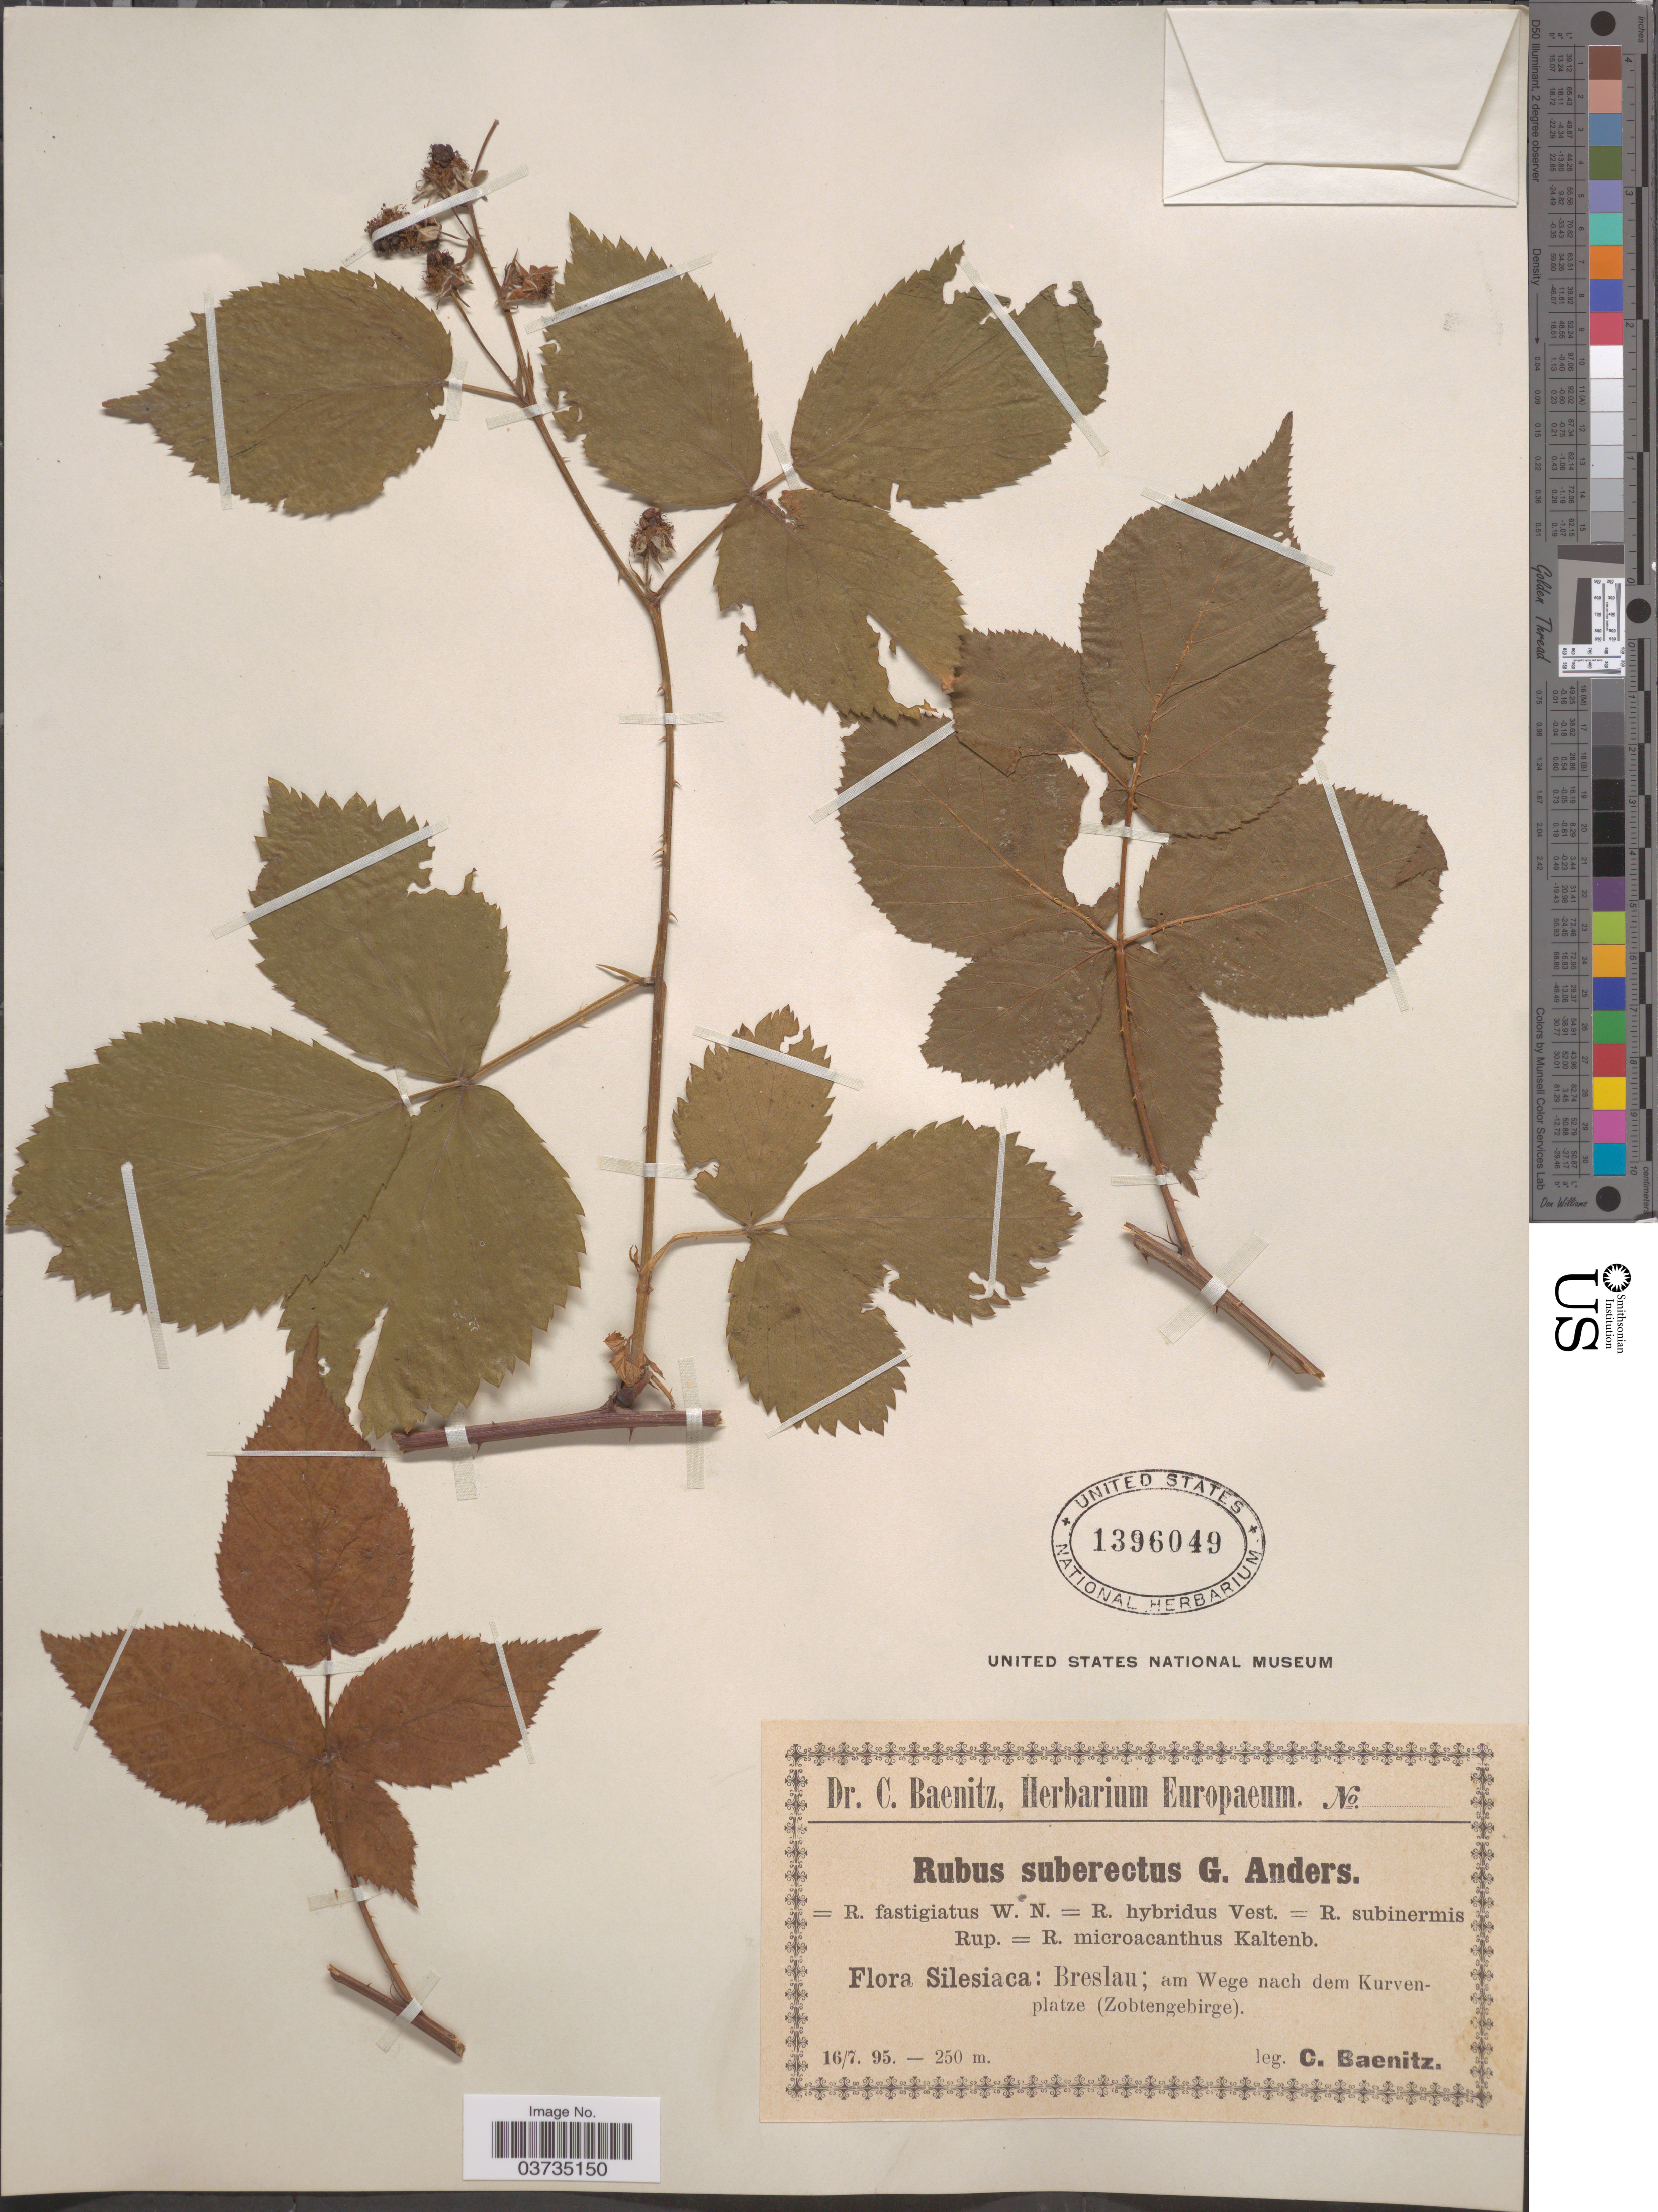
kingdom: Plantae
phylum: Tracheophyta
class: Magnoliopsida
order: Rosales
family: Rosaceae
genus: Rubus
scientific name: Rubus suberectus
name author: G. Anderson ex Sm.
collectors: C. G. Baenitz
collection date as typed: Transcribed d/m/y: 16/7/95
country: Poland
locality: Silesiaca: Breslau; am Wege nach dem Kurvenplatze (Zobtengebirge).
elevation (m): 250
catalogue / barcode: US 1396049